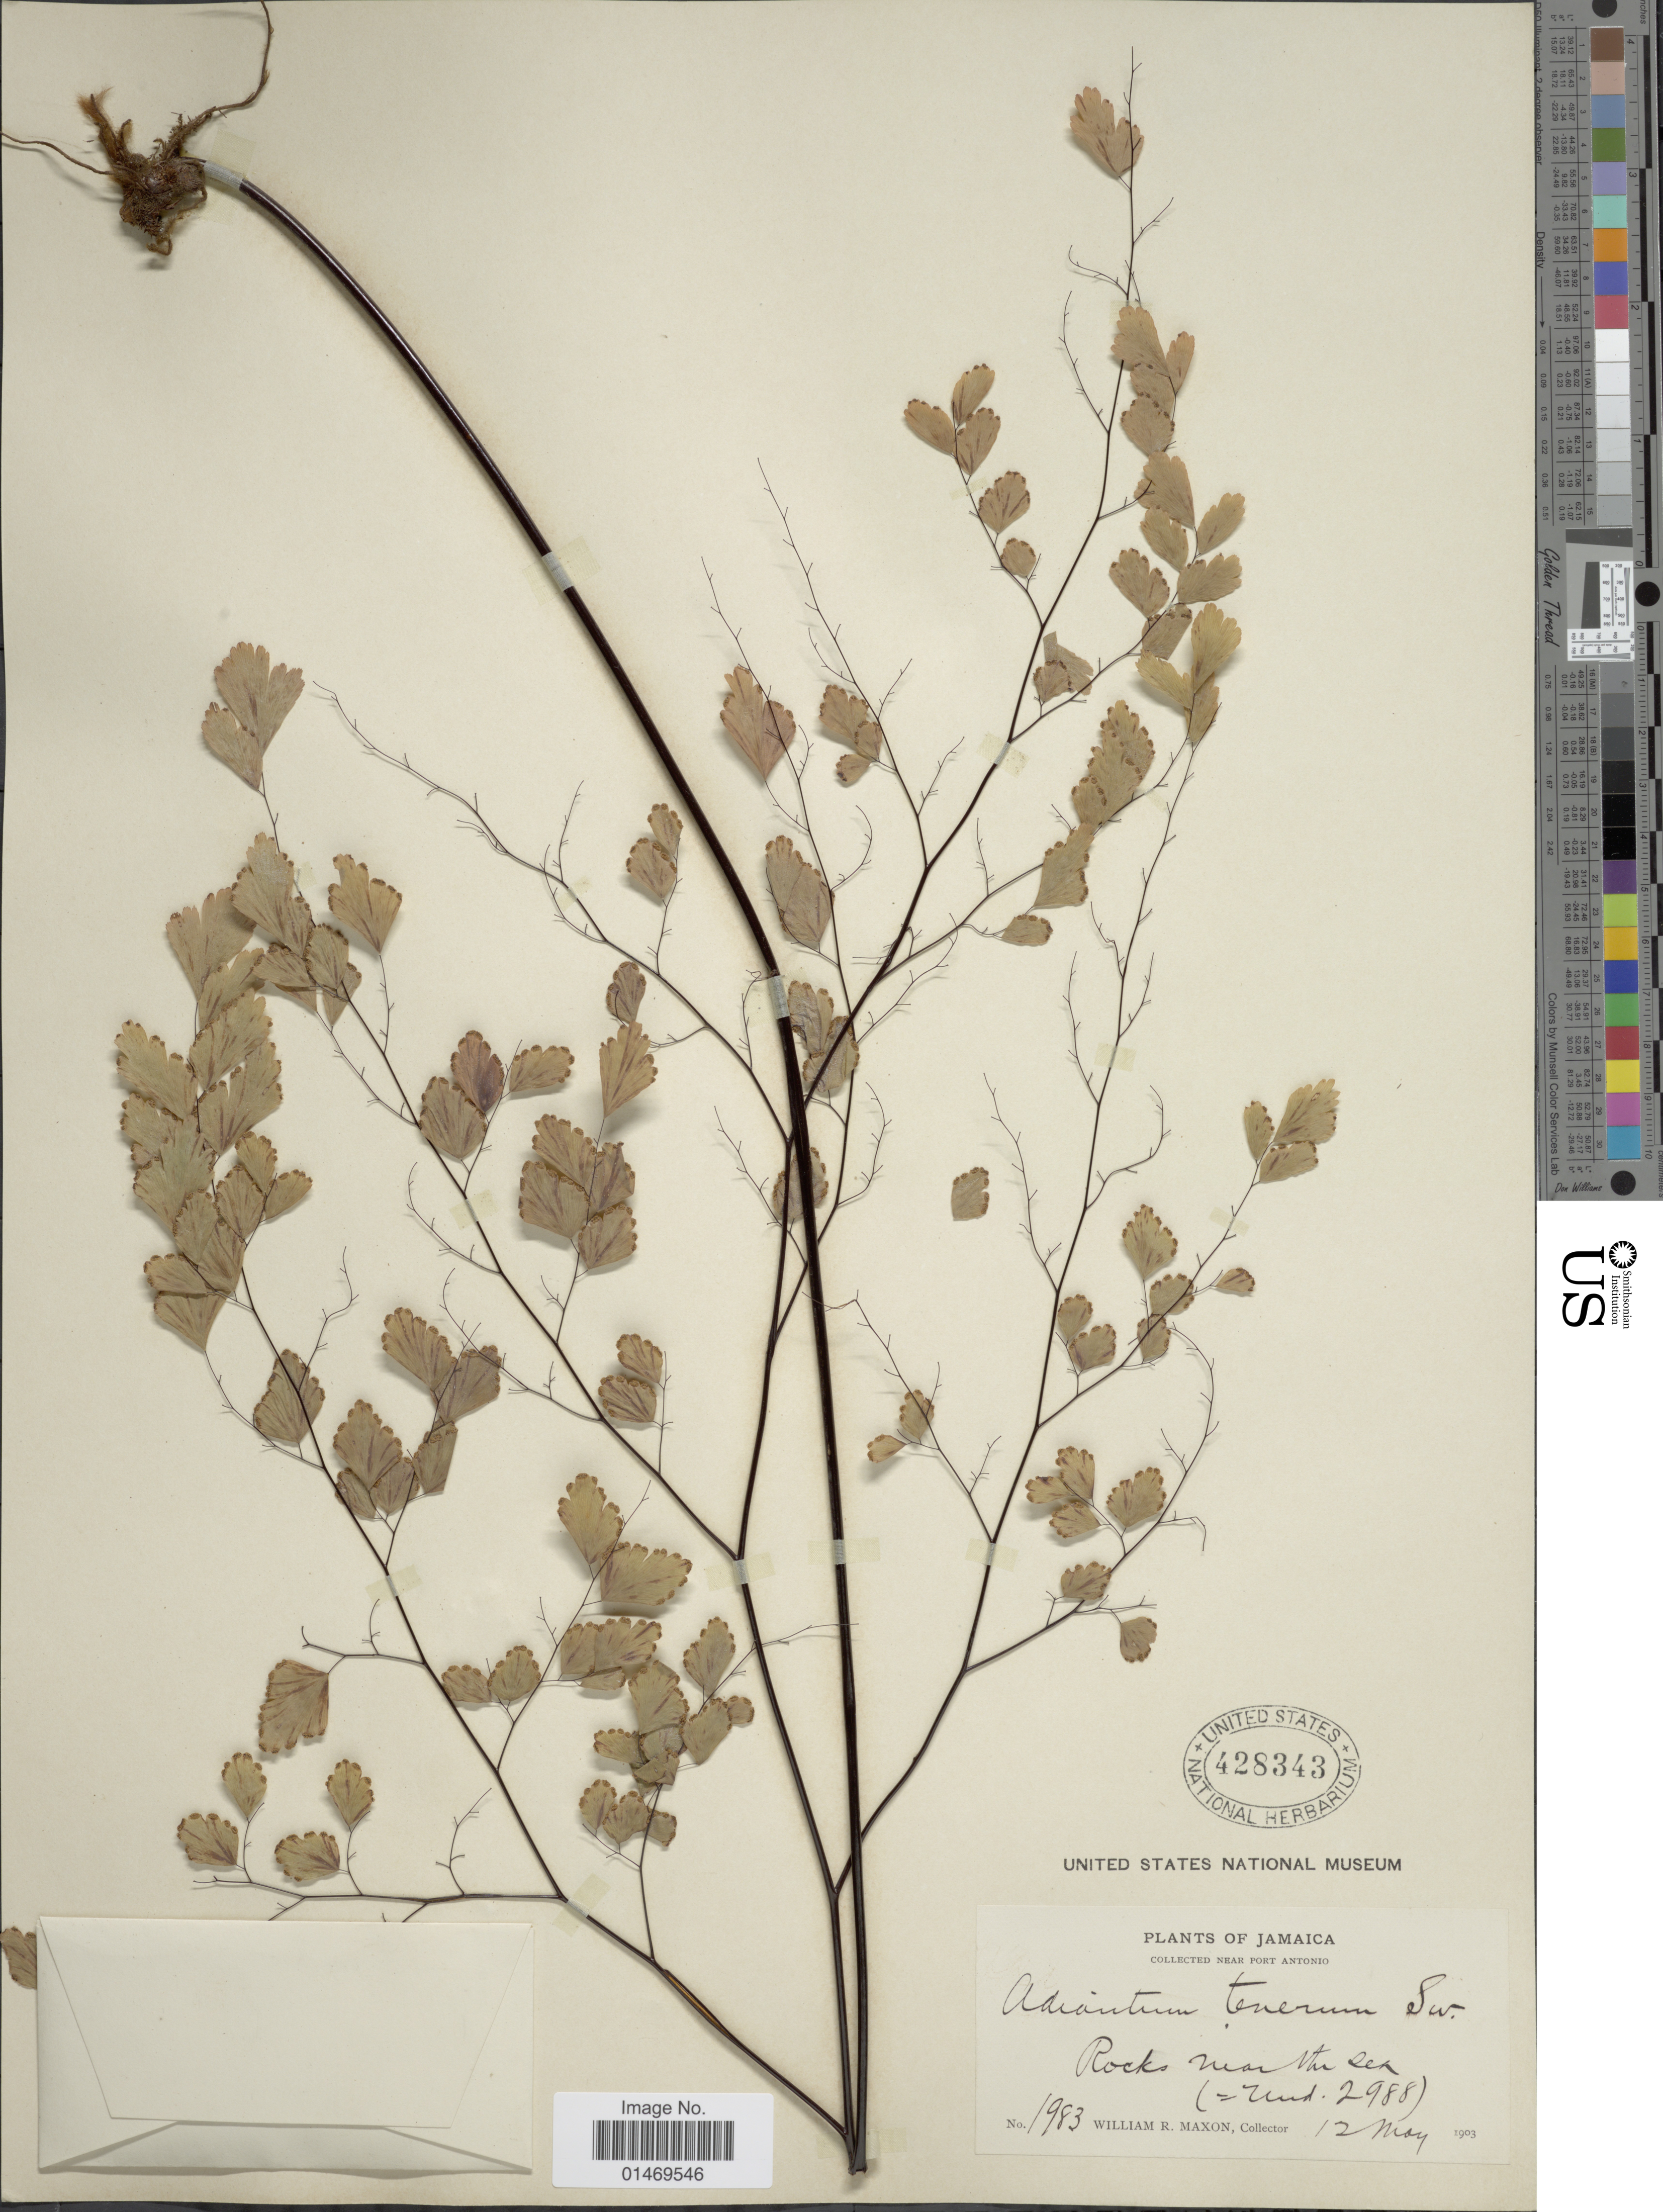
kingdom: Plantae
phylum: Tracheophyta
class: Polypodiopsida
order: Polypodiales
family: Pteridaceae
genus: Adiantum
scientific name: Adiantum tenerum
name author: Sw.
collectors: W. R. Maxon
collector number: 1983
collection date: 1903-05-12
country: Jamaica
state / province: Portland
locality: Near Port Antonio, rocks near the sea.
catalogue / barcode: US 428343